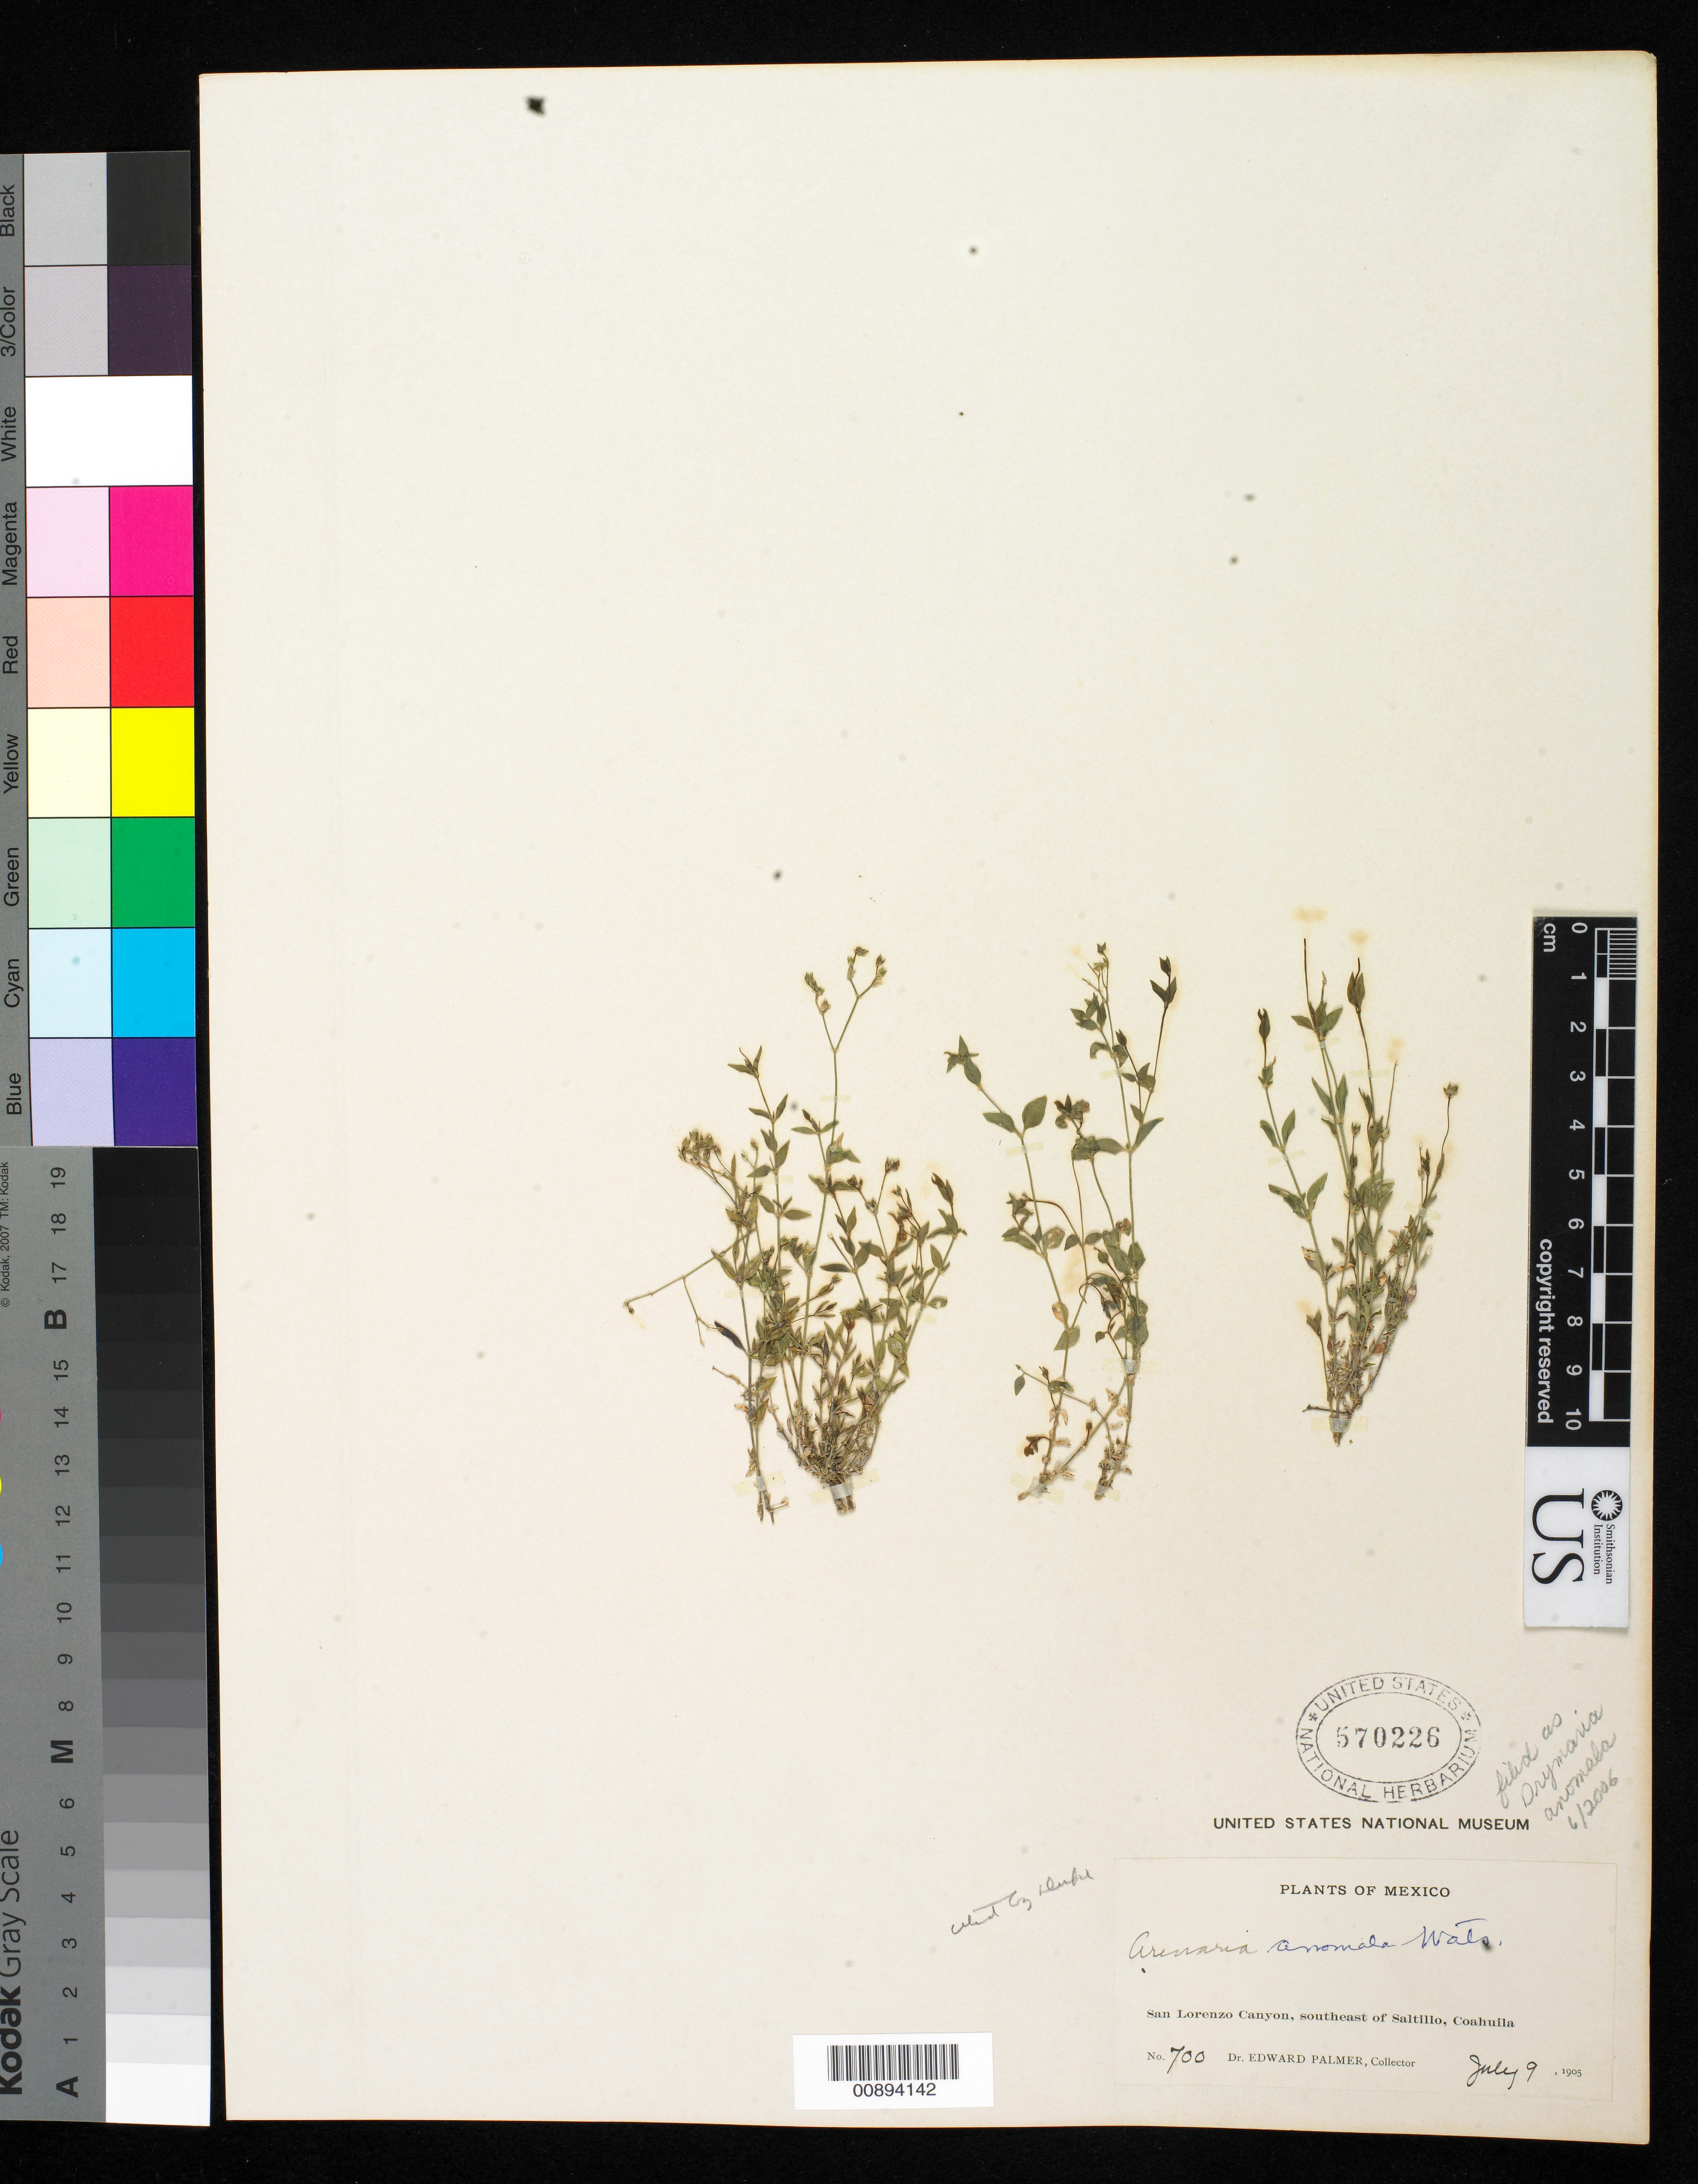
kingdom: Plantae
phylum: Tracheophyta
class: Magnoliopsida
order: Caryophyllales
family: Caryophyllaceae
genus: Drymaria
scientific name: Drymaria anomala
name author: S. Watson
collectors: E. Palmer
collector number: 700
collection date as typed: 09 Jul 1905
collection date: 1905-07-09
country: Mexico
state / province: Coahuila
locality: San Lorenzo Canyon, southeast of Saltillo, Coahuila.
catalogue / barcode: US 570226